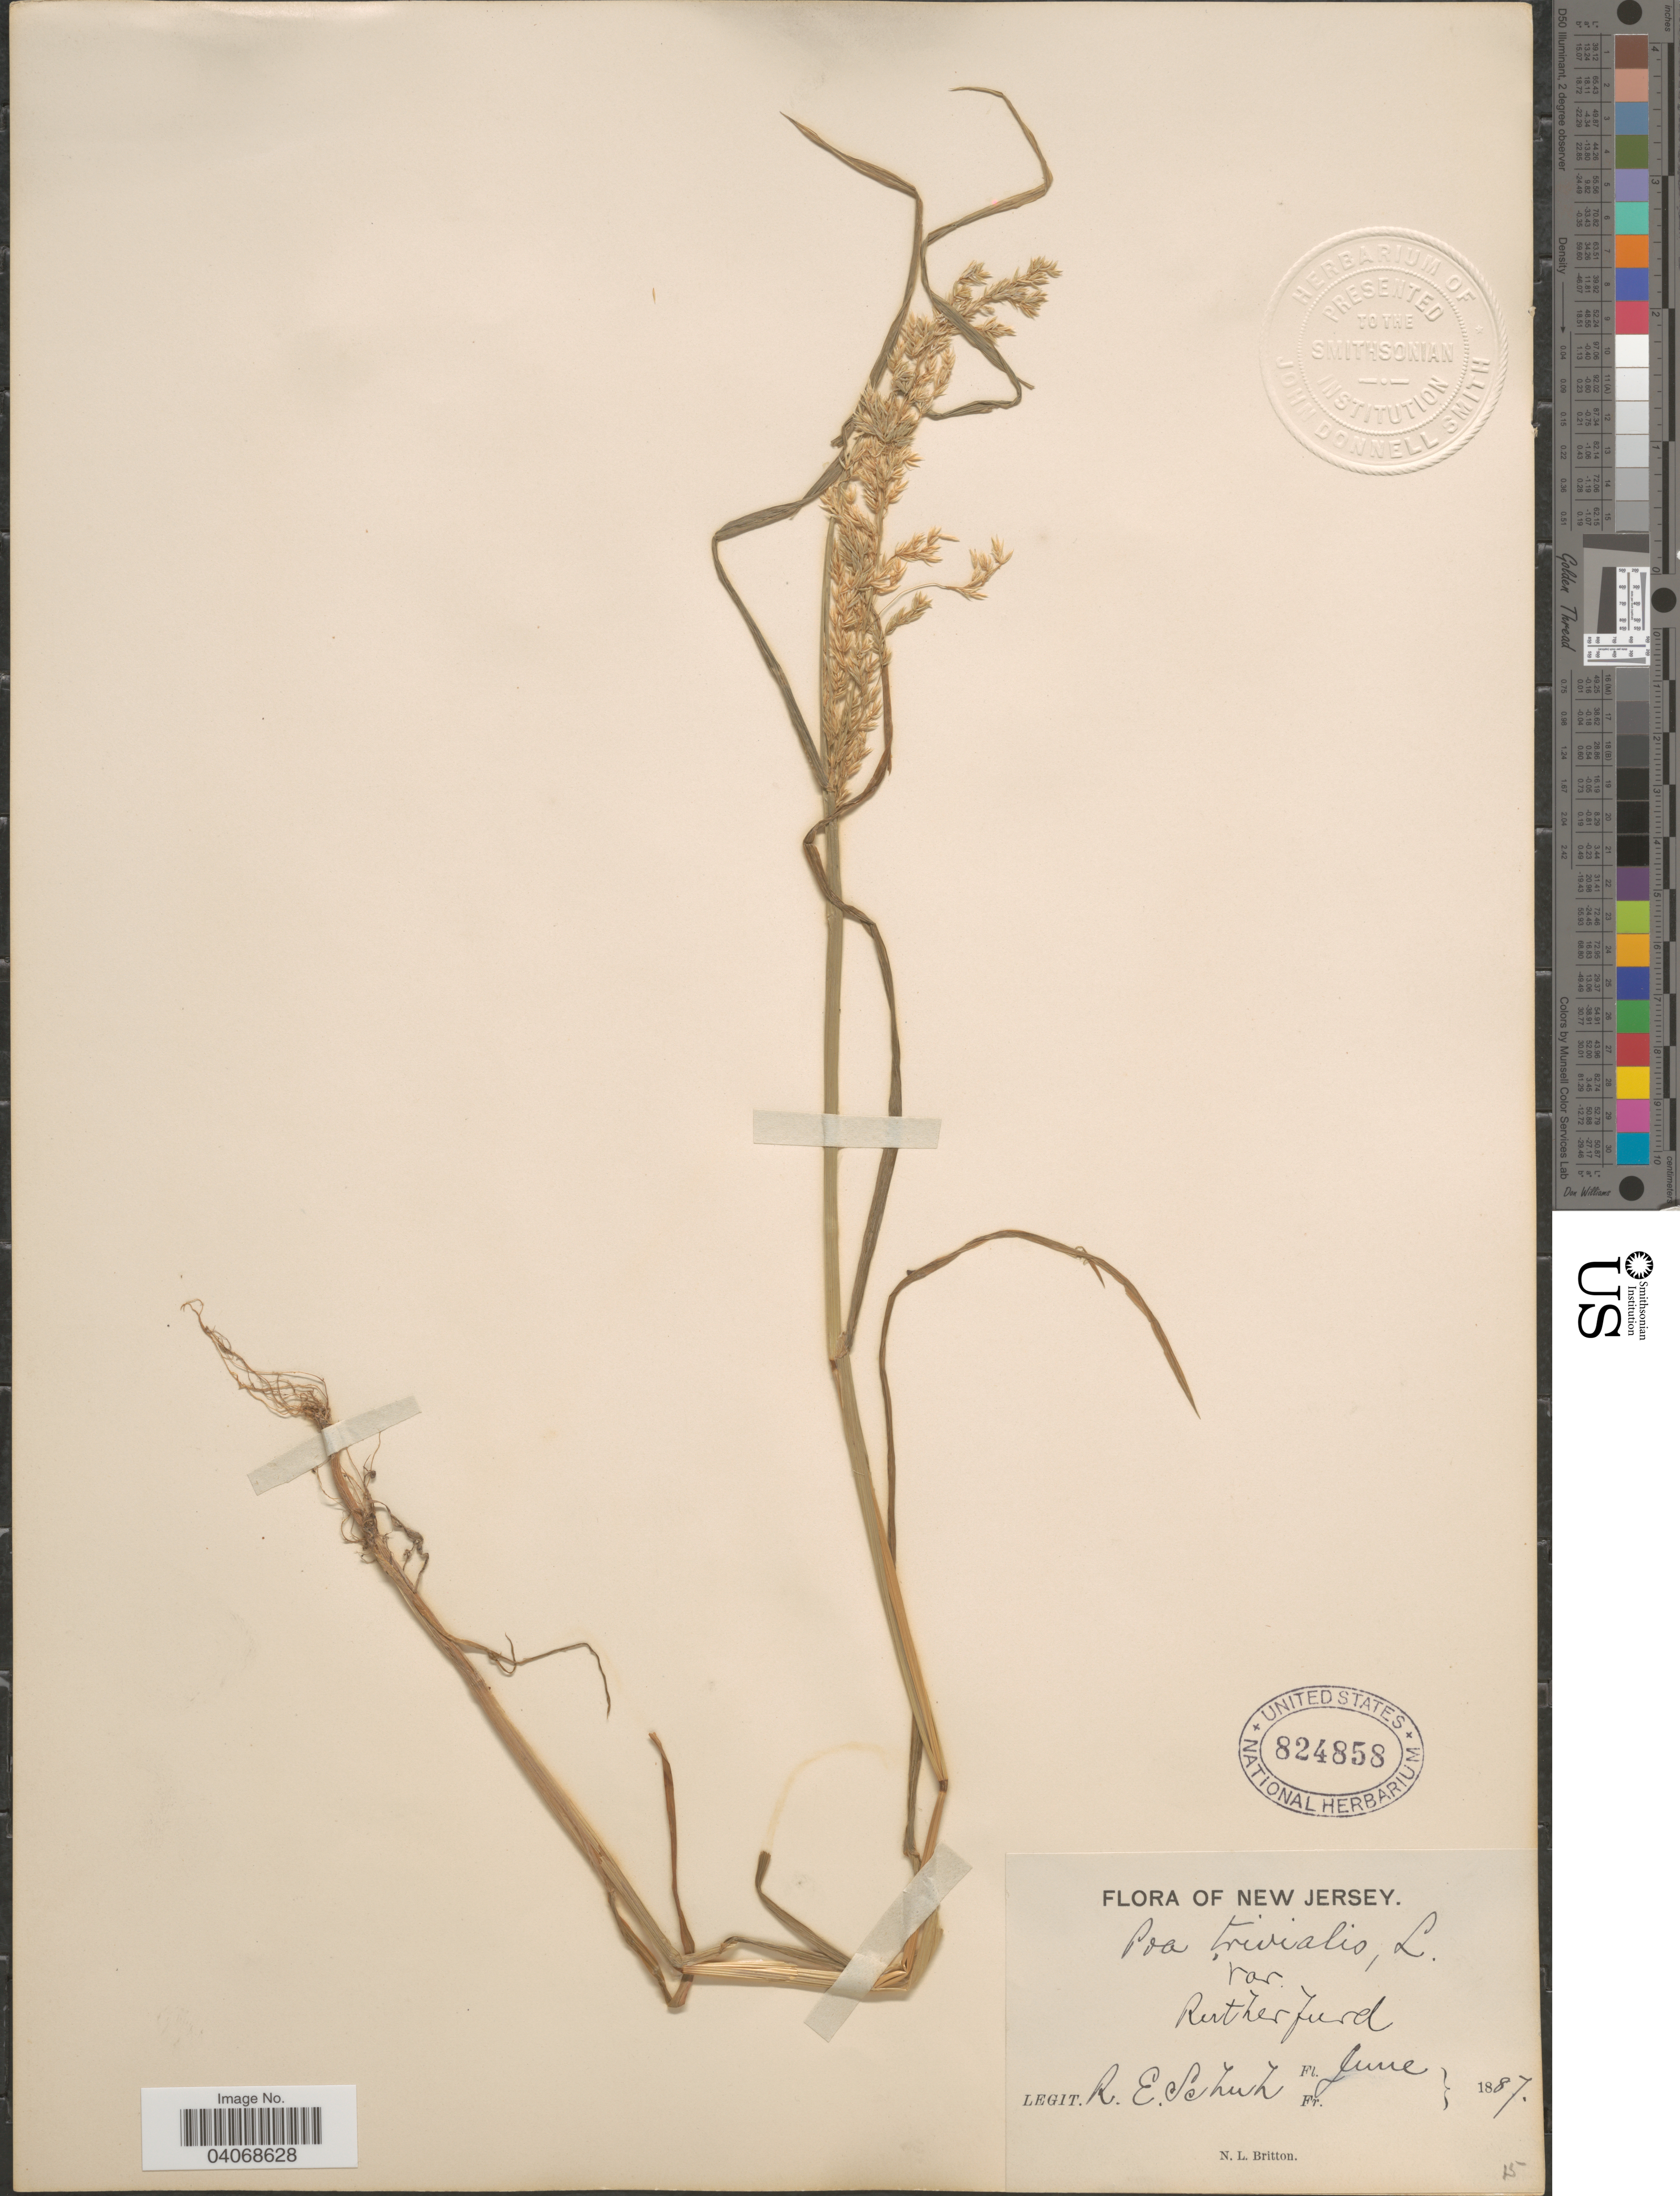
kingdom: Plantae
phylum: Tracheophyta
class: Liliopsida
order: Poales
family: Poaceae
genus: Poa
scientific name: Poa trivialis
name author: L.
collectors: R. Schuh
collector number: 15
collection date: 1887-06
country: United States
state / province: New Jersey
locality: Rutherfurd.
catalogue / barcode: US 824858